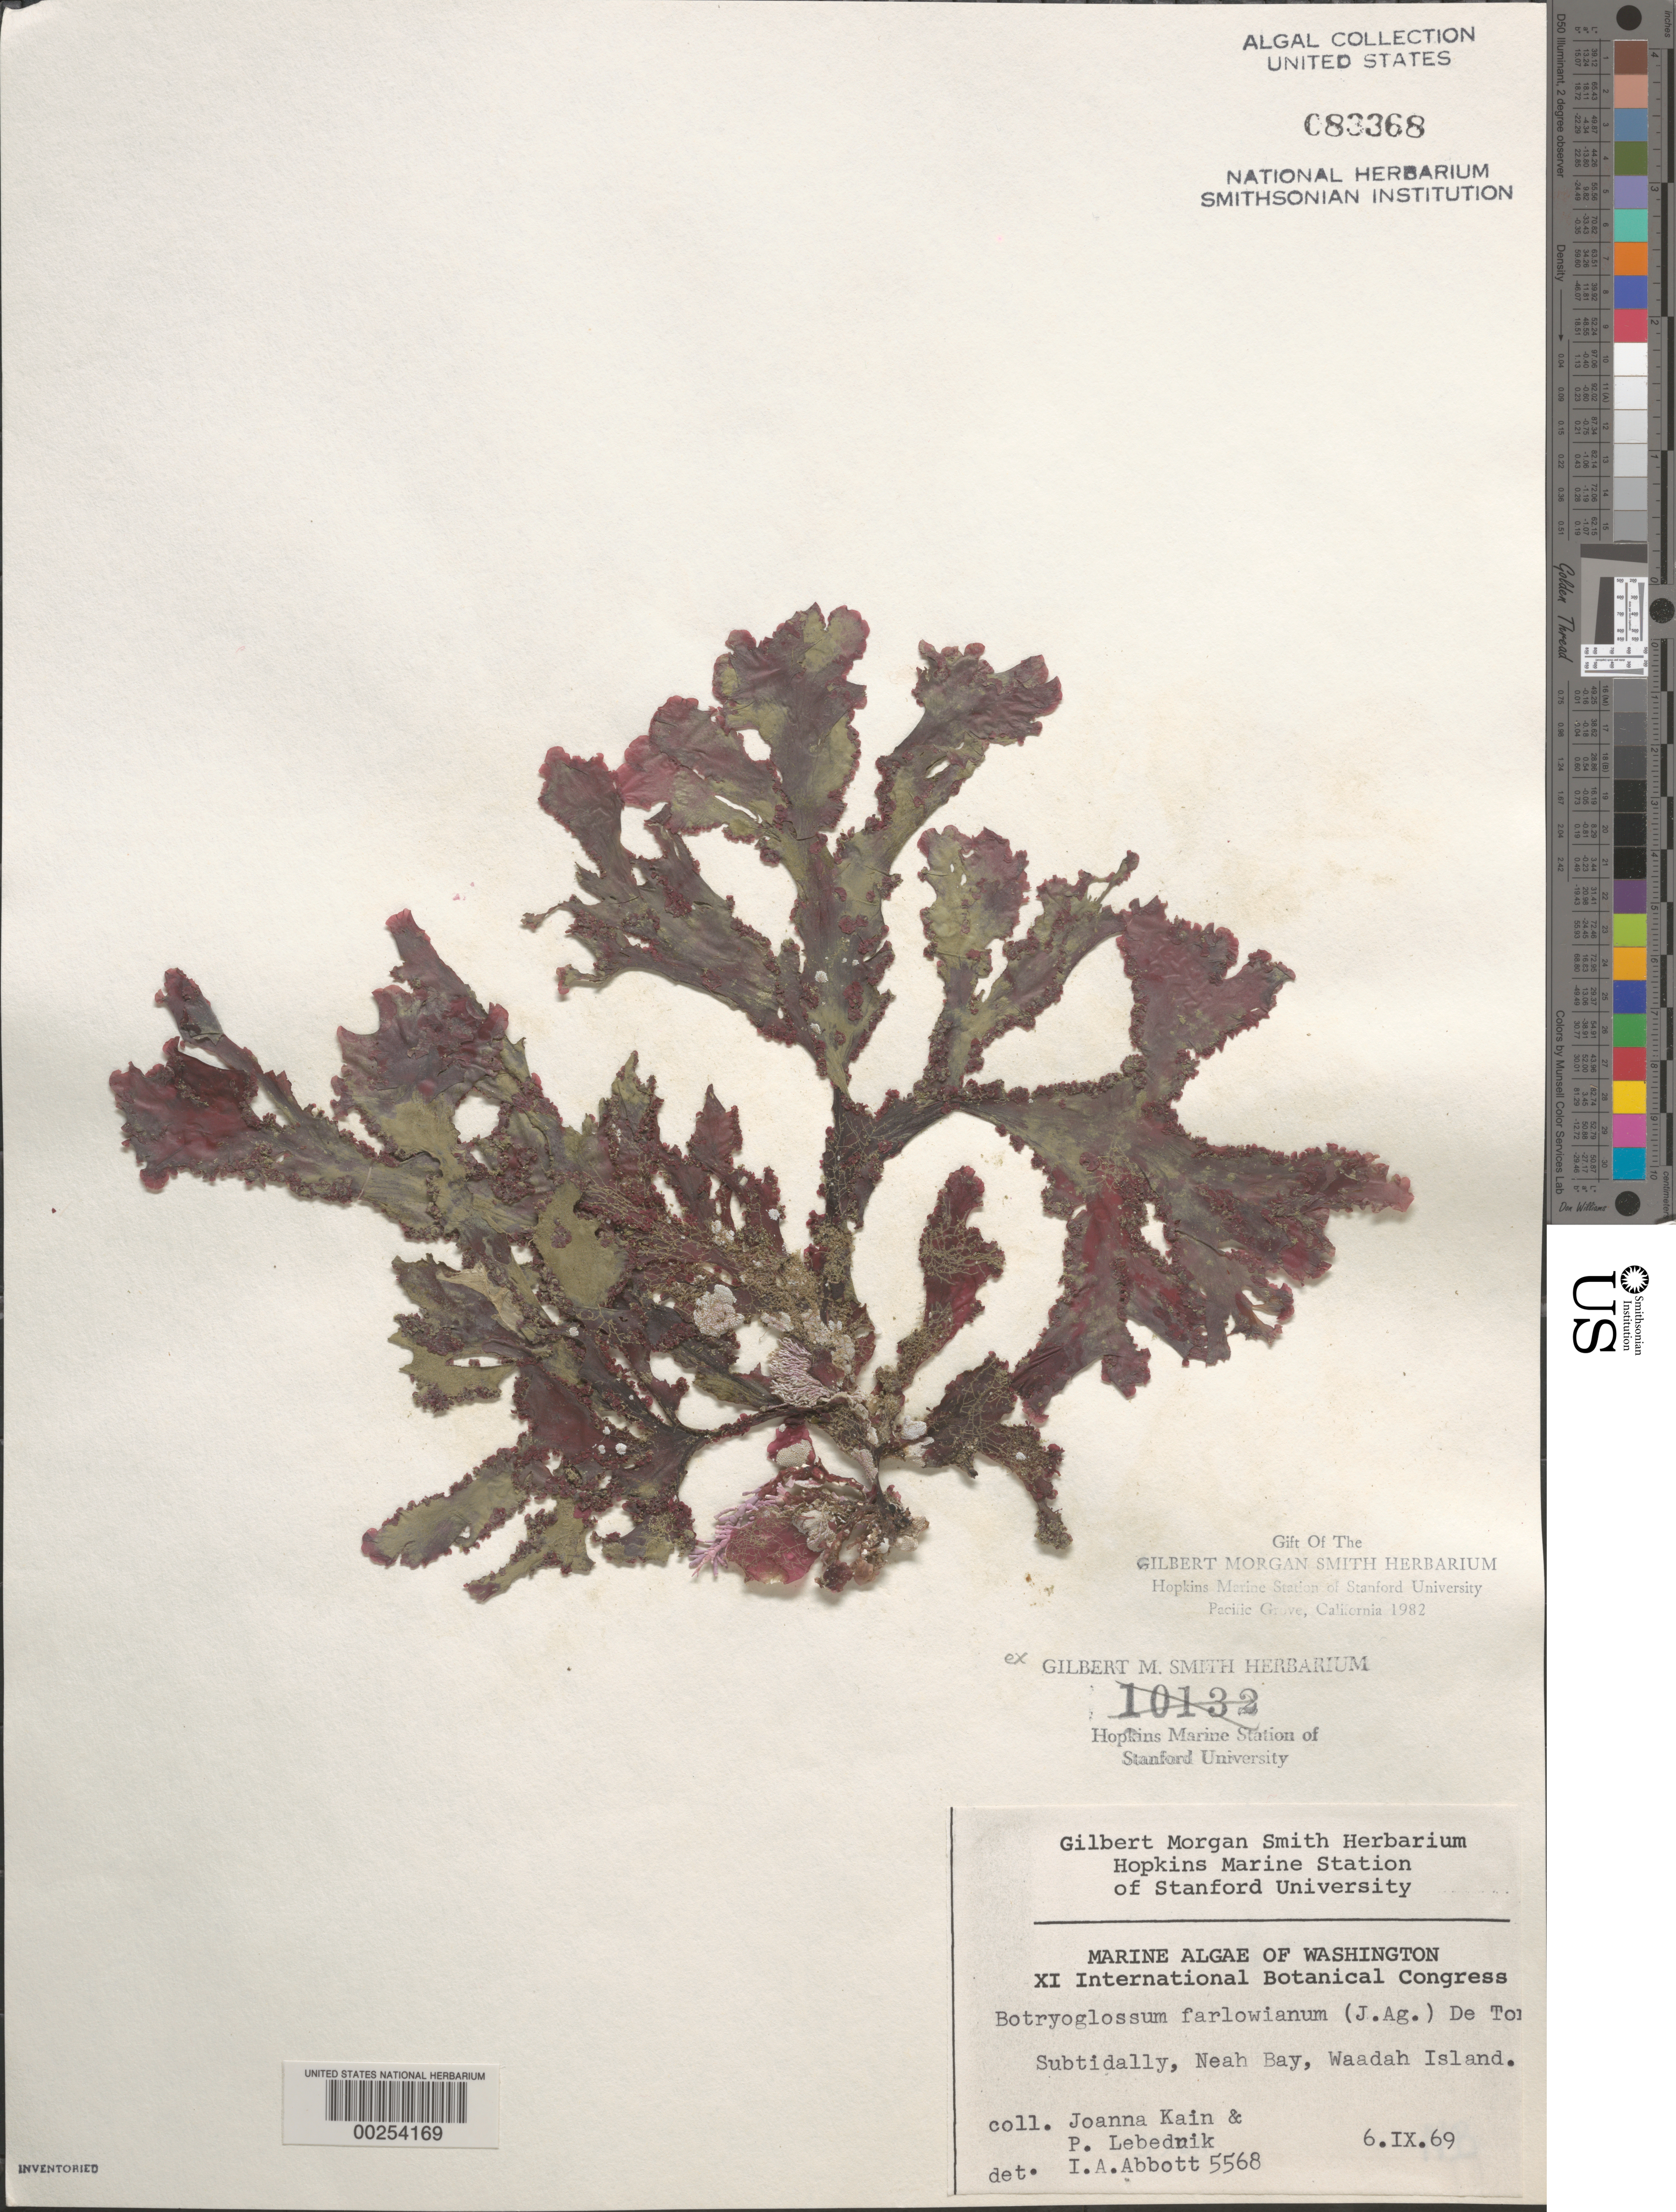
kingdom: Plantae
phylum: Rhodophyta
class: Florideophyceae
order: Ceramiales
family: Delesseriaceae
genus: Botryoglossum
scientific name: Botryoglossum farlowianum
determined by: Abbott, Isabella A.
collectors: J.M. Kain & P. Lebednik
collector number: IAA 5568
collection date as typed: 06 Sep 1969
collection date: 1969-09-06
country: United States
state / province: Washington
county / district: Clallam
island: Waadah Island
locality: Neah Bay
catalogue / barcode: US 83368